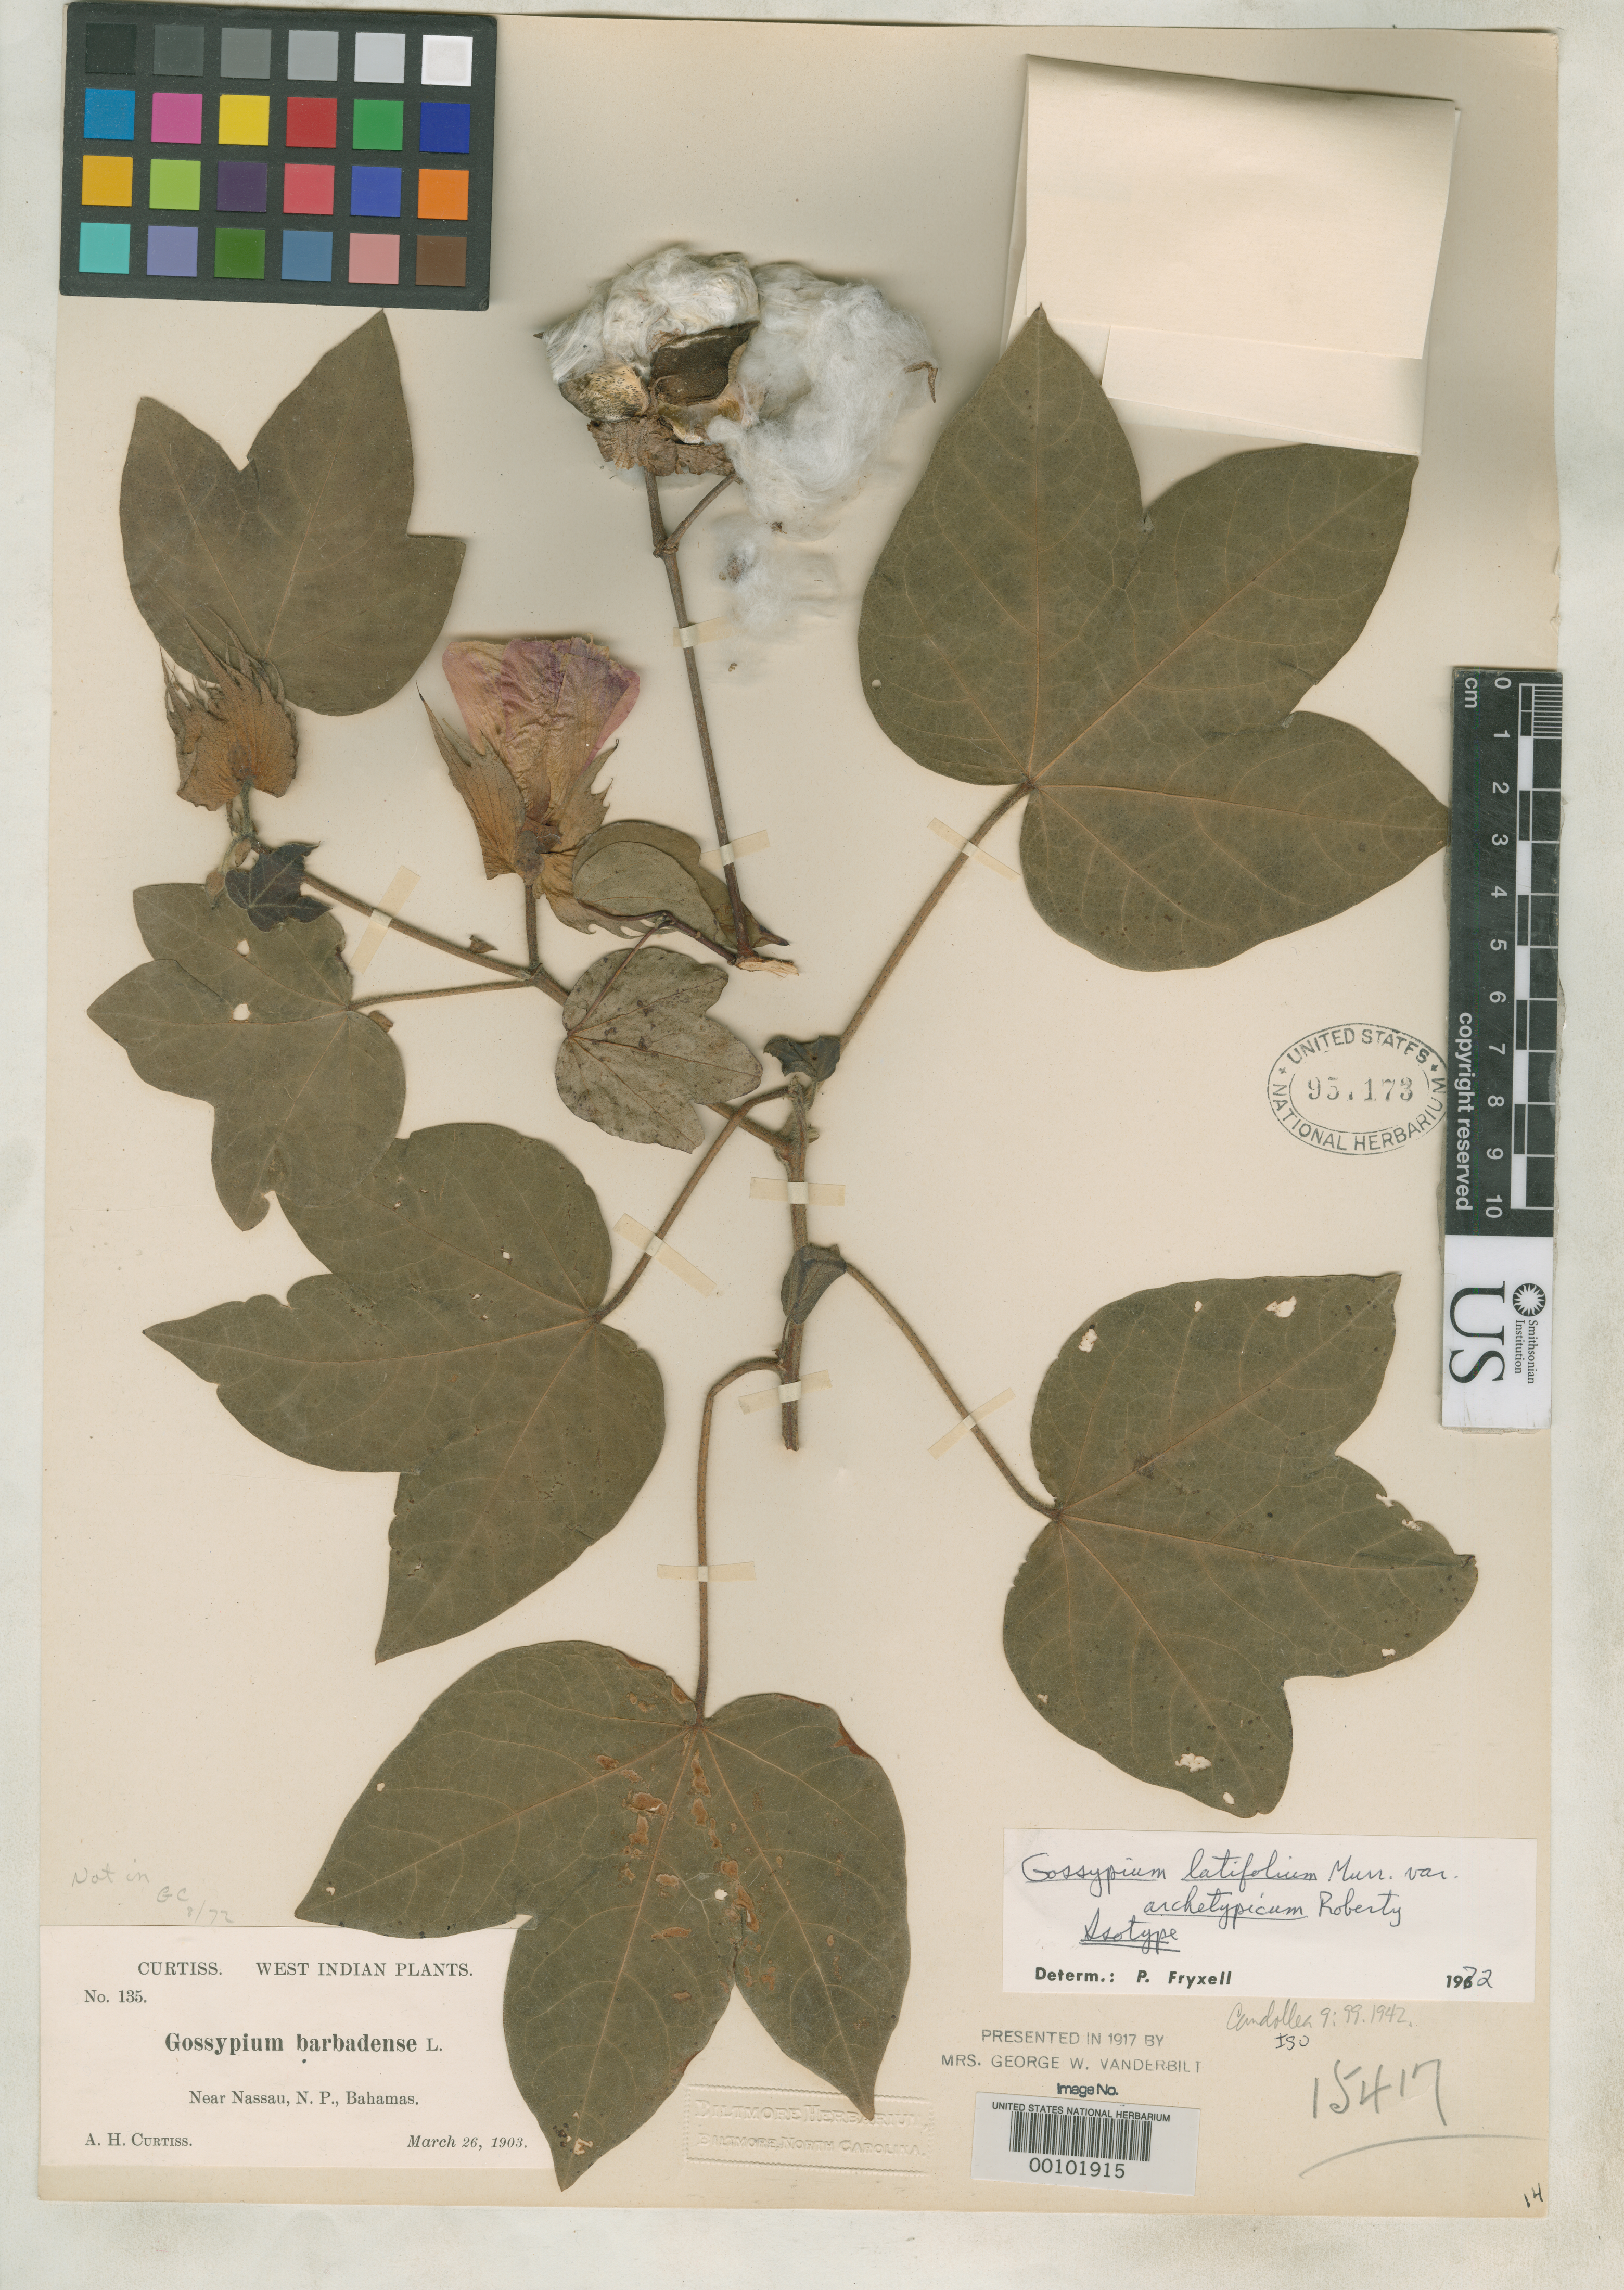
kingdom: Plantae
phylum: Tracheophyta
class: Magnoliopsida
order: Malvales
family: Malvaceae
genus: Gossypium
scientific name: Gossypium latifolium var. archetypicum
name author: Roberty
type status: Isotype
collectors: A. H. Curtiss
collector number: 135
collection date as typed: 26 Mar 1903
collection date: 1903-03-26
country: Bahamas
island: New Providence Island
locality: Near Nassau.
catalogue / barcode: US 957173